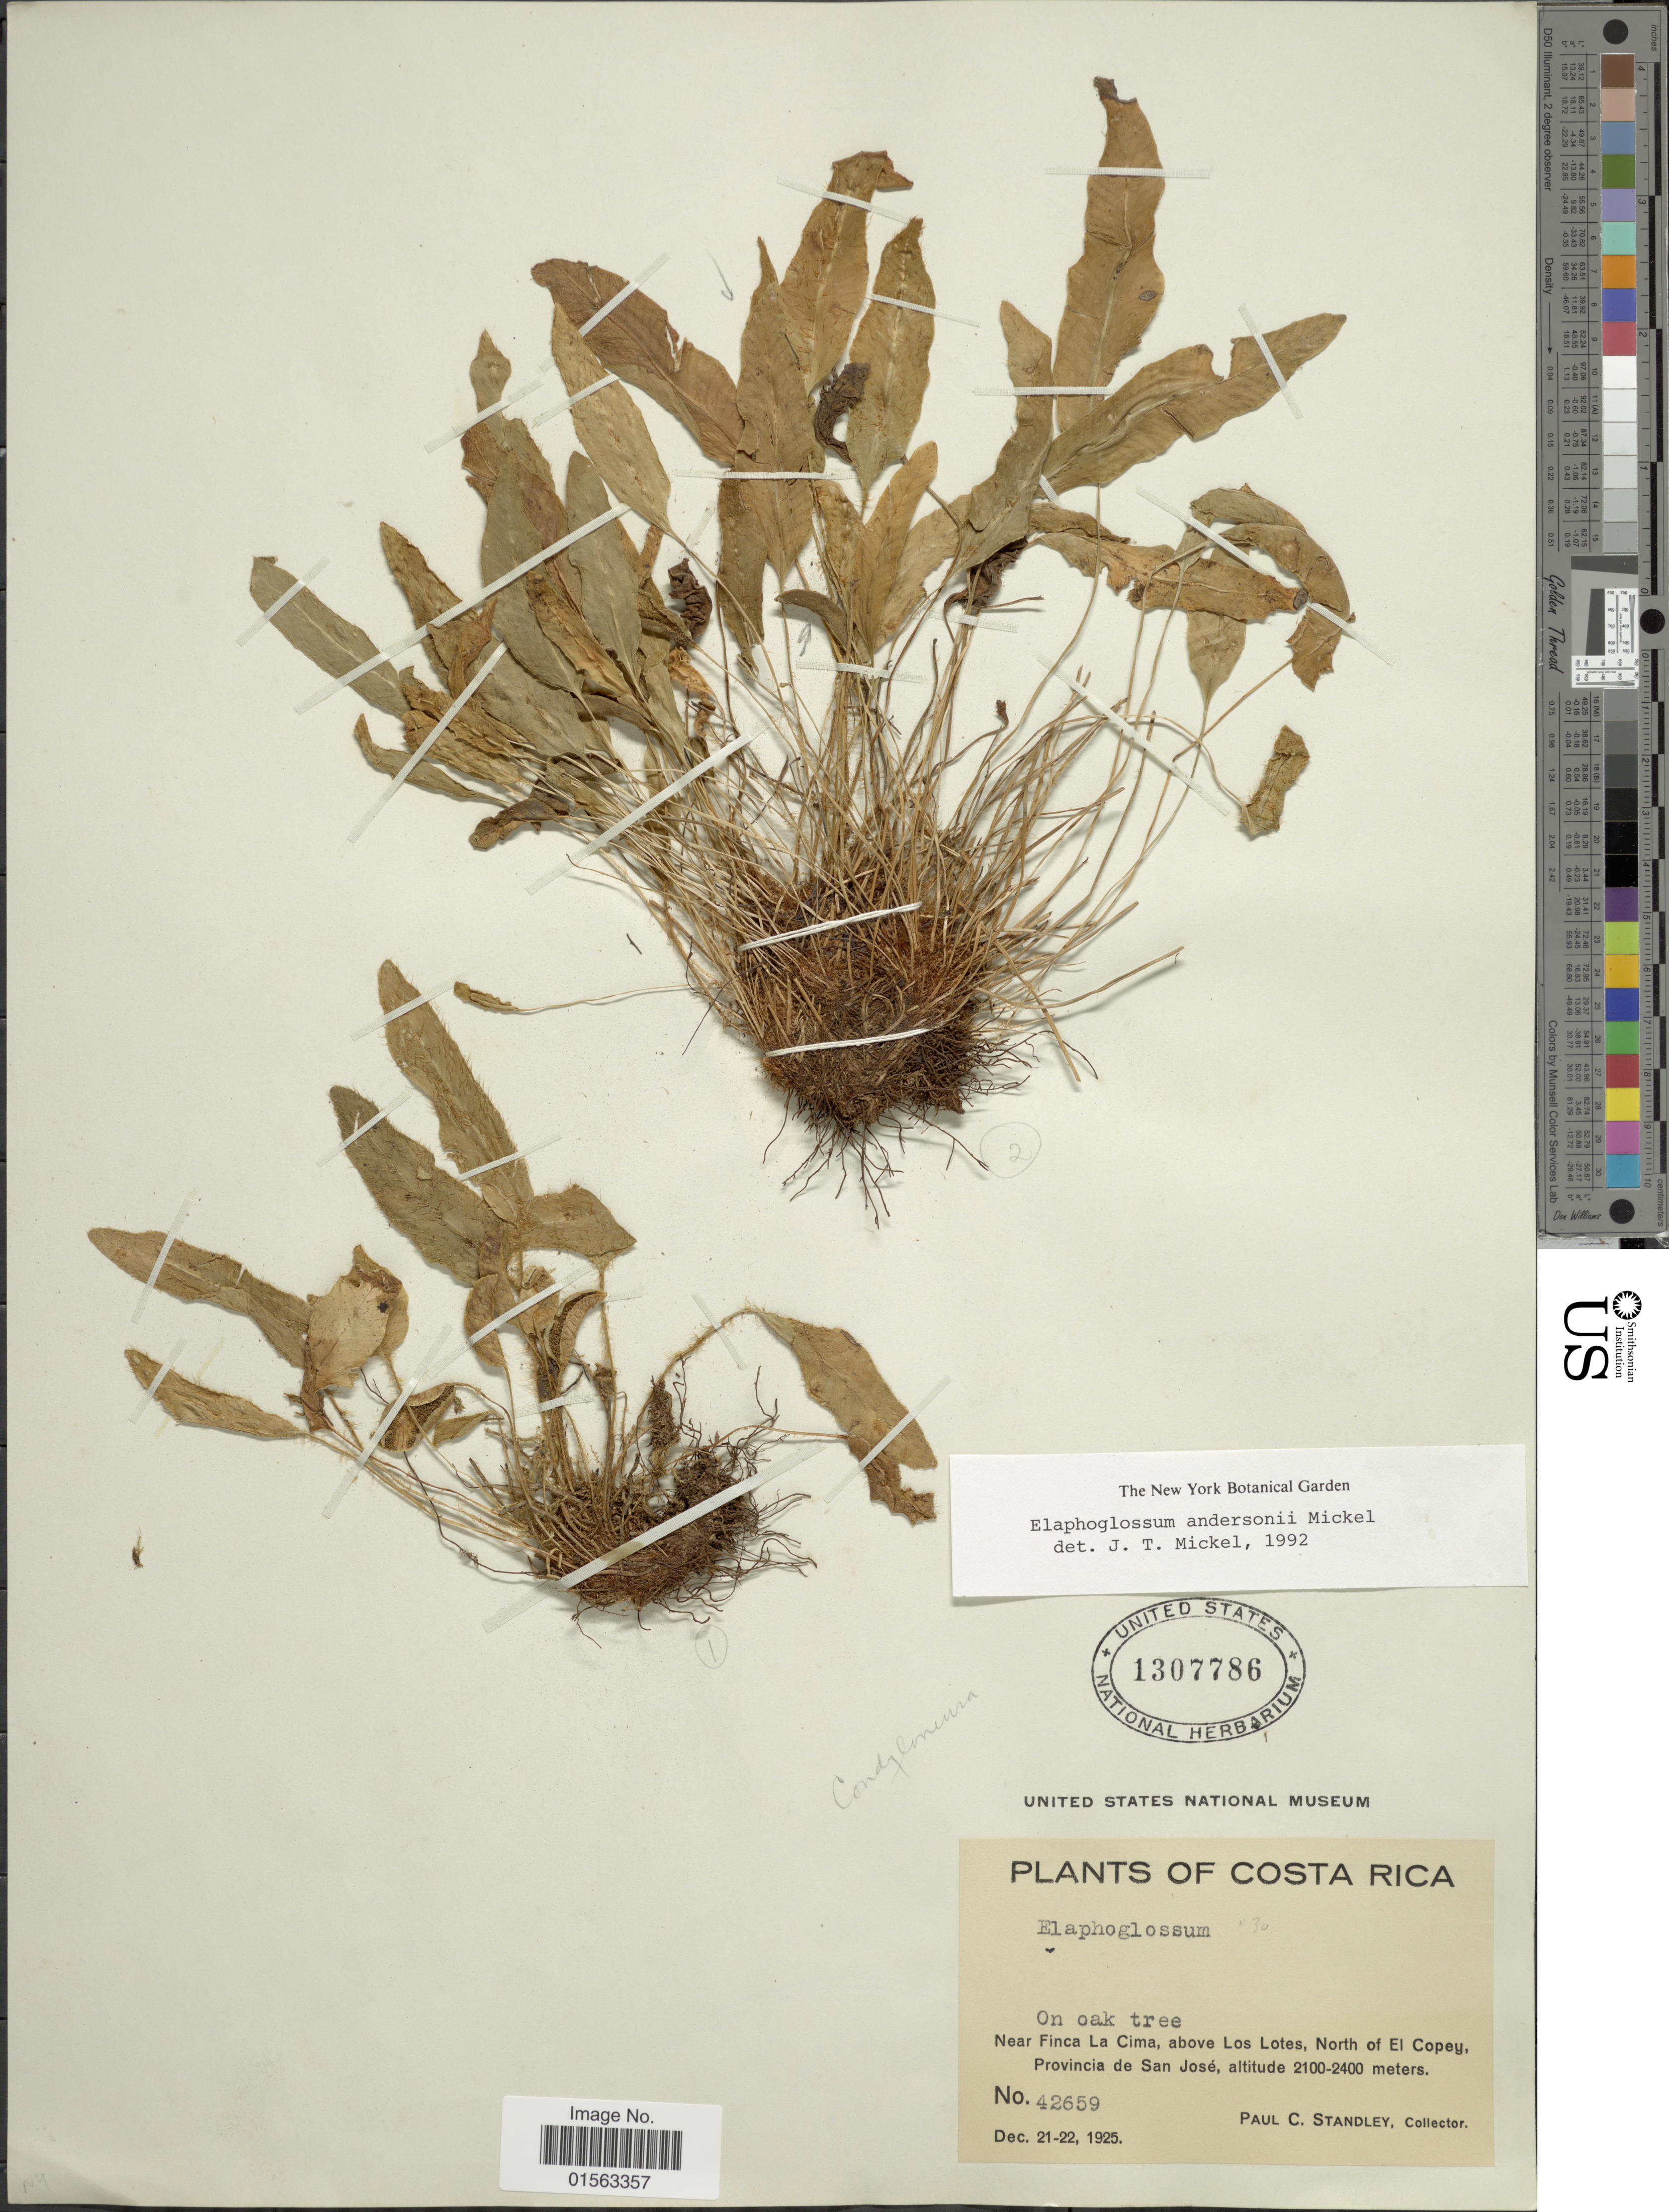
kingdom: Plantae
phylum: Tracheophyta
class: Polypodiopsida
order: Polypodiales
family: Dryopteridaceae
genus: Elaphoglossum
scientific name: Elaphoglossum andersonii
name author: Mickel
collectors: P. C. Standley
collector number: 42659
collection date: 1925-12-21/1925-12-22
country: Costa Rica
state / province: San José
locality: Near Finca La Cima, above Los Lotes, North of El Copey, Provincia de San Jose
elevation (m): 2100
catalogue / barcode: US 1307786